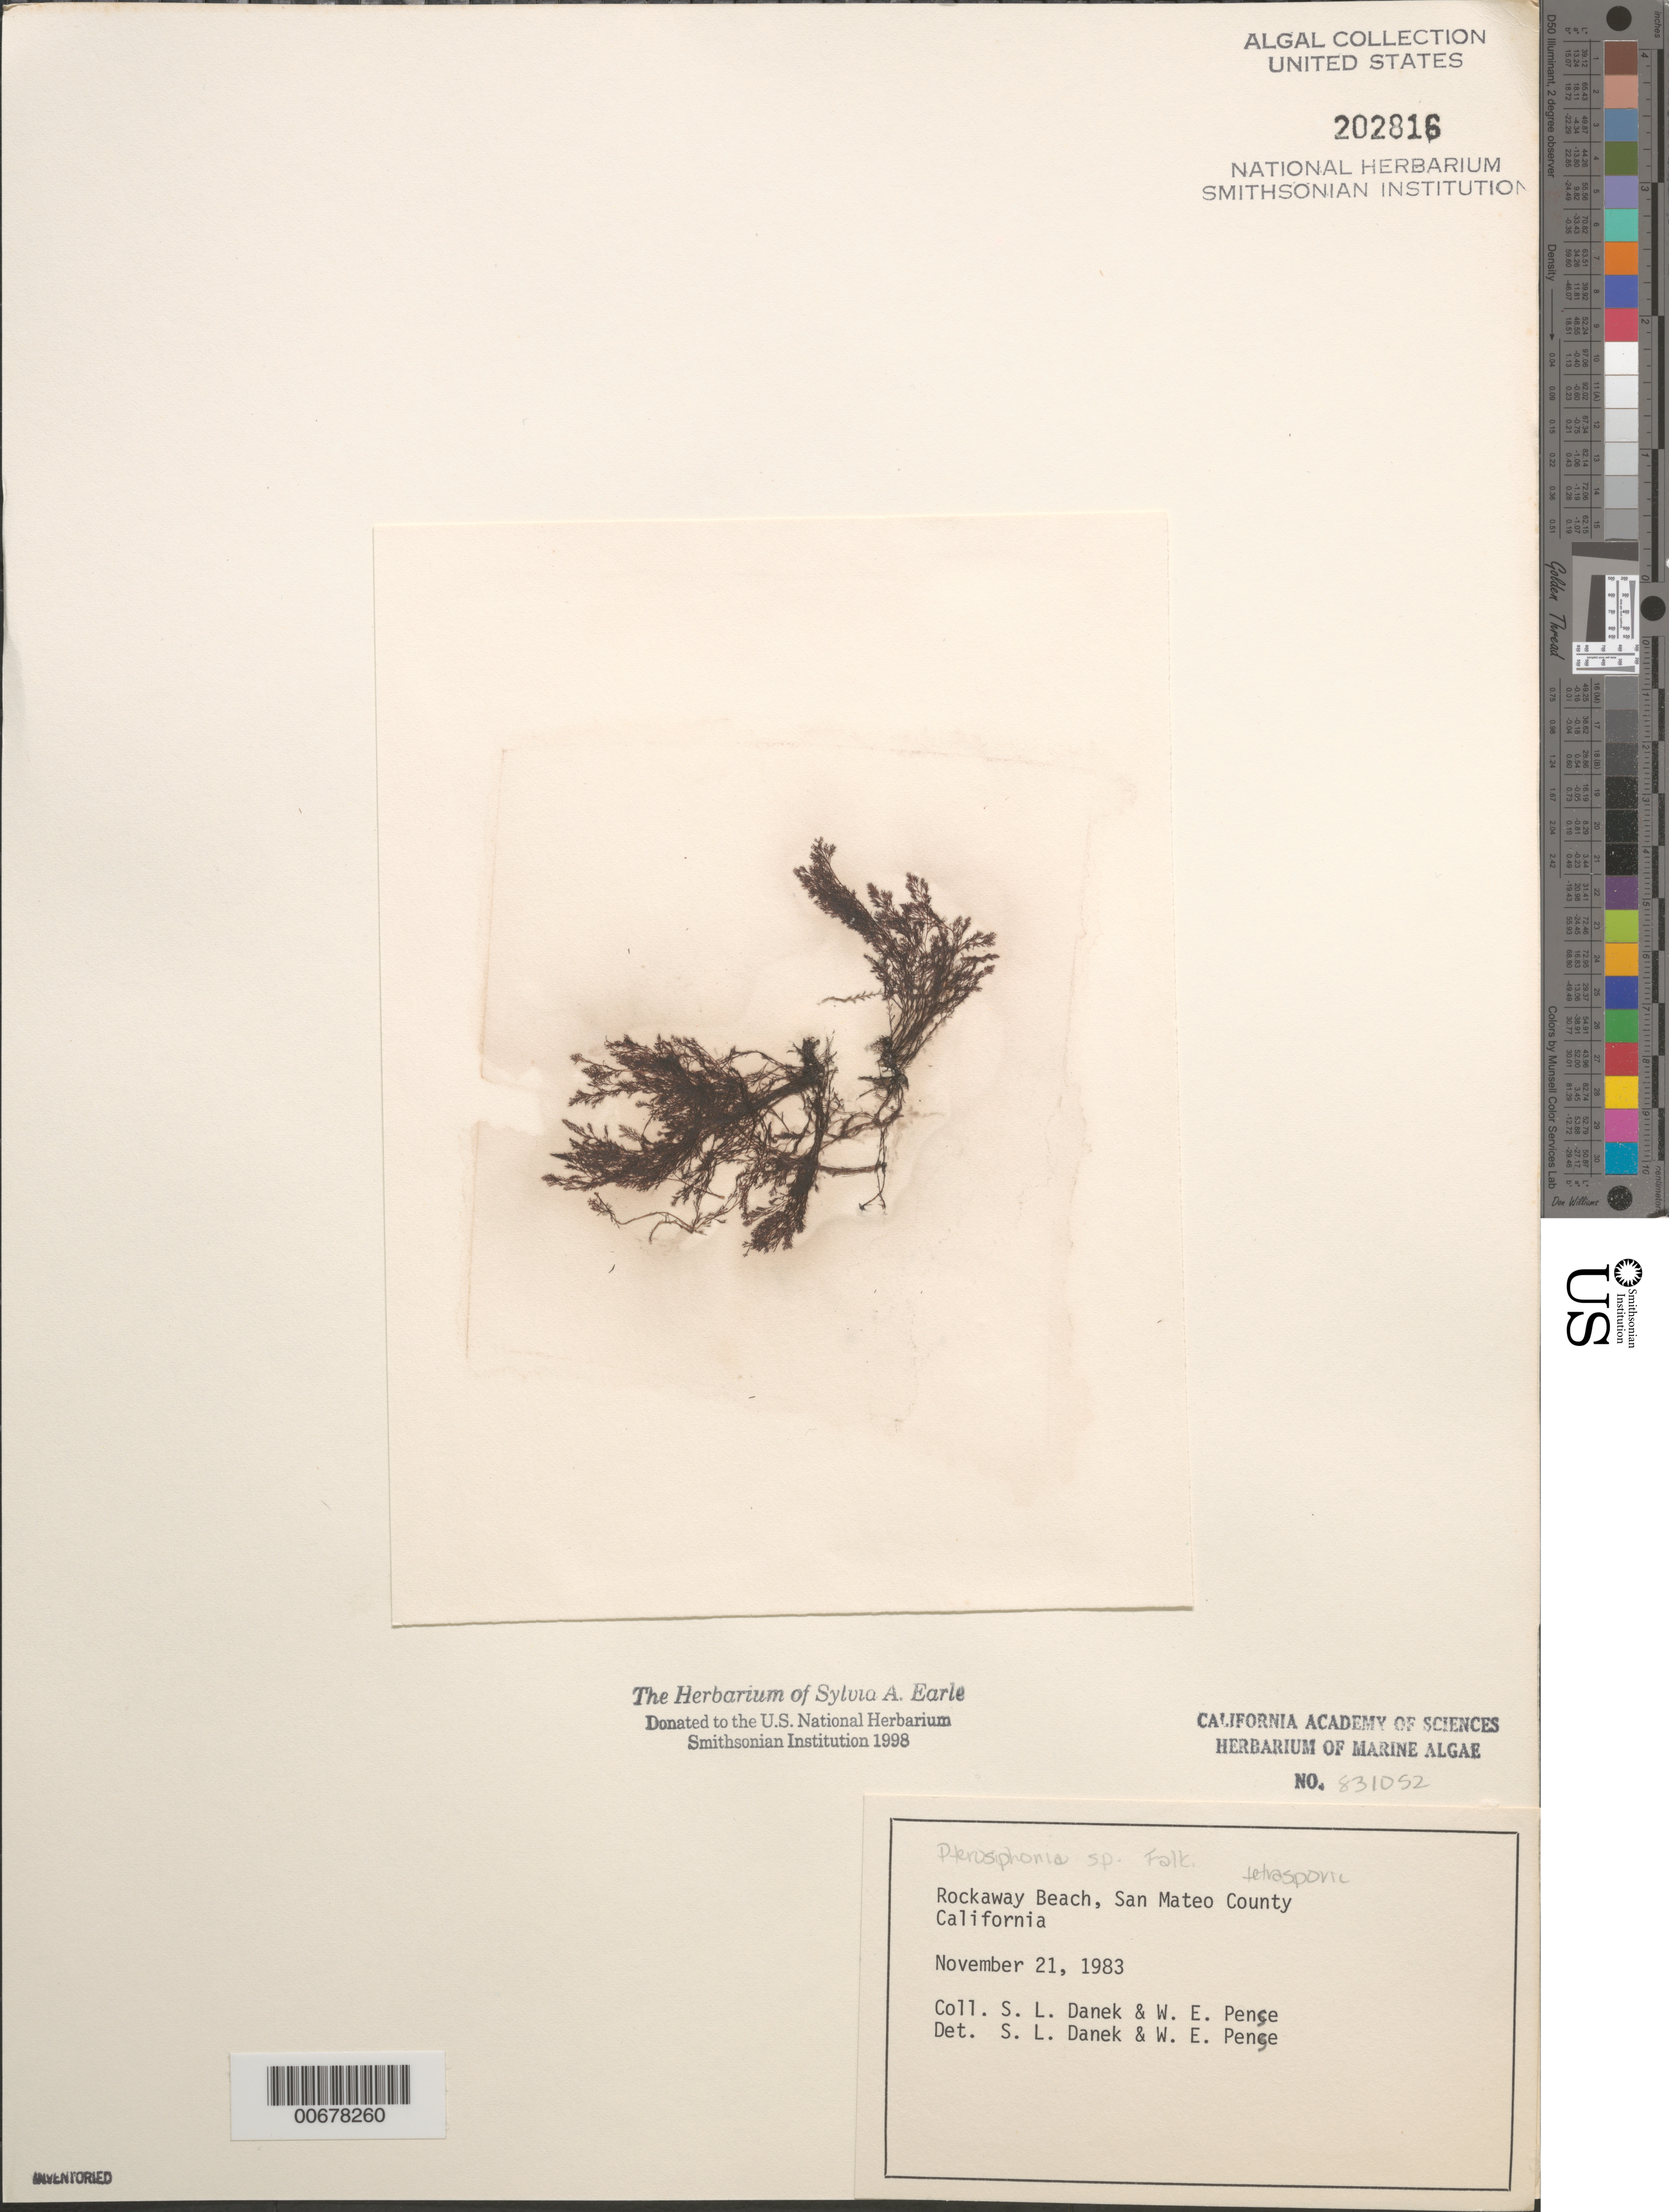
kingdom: Plantae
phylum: Rhodophyta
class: Florideophyceae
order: Ceramiales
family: Rhodomelaceae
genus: Pterosiphonia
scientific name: Pterosiphonia sp.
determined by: Danek, S. L.; Pense, W. E.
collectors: S. Danek & W. Pense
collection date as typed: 21 Nov 1983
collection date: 1983-11-21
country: United States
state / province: California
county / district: San Mateo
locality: Rockaway Beach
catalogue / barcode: US 202816